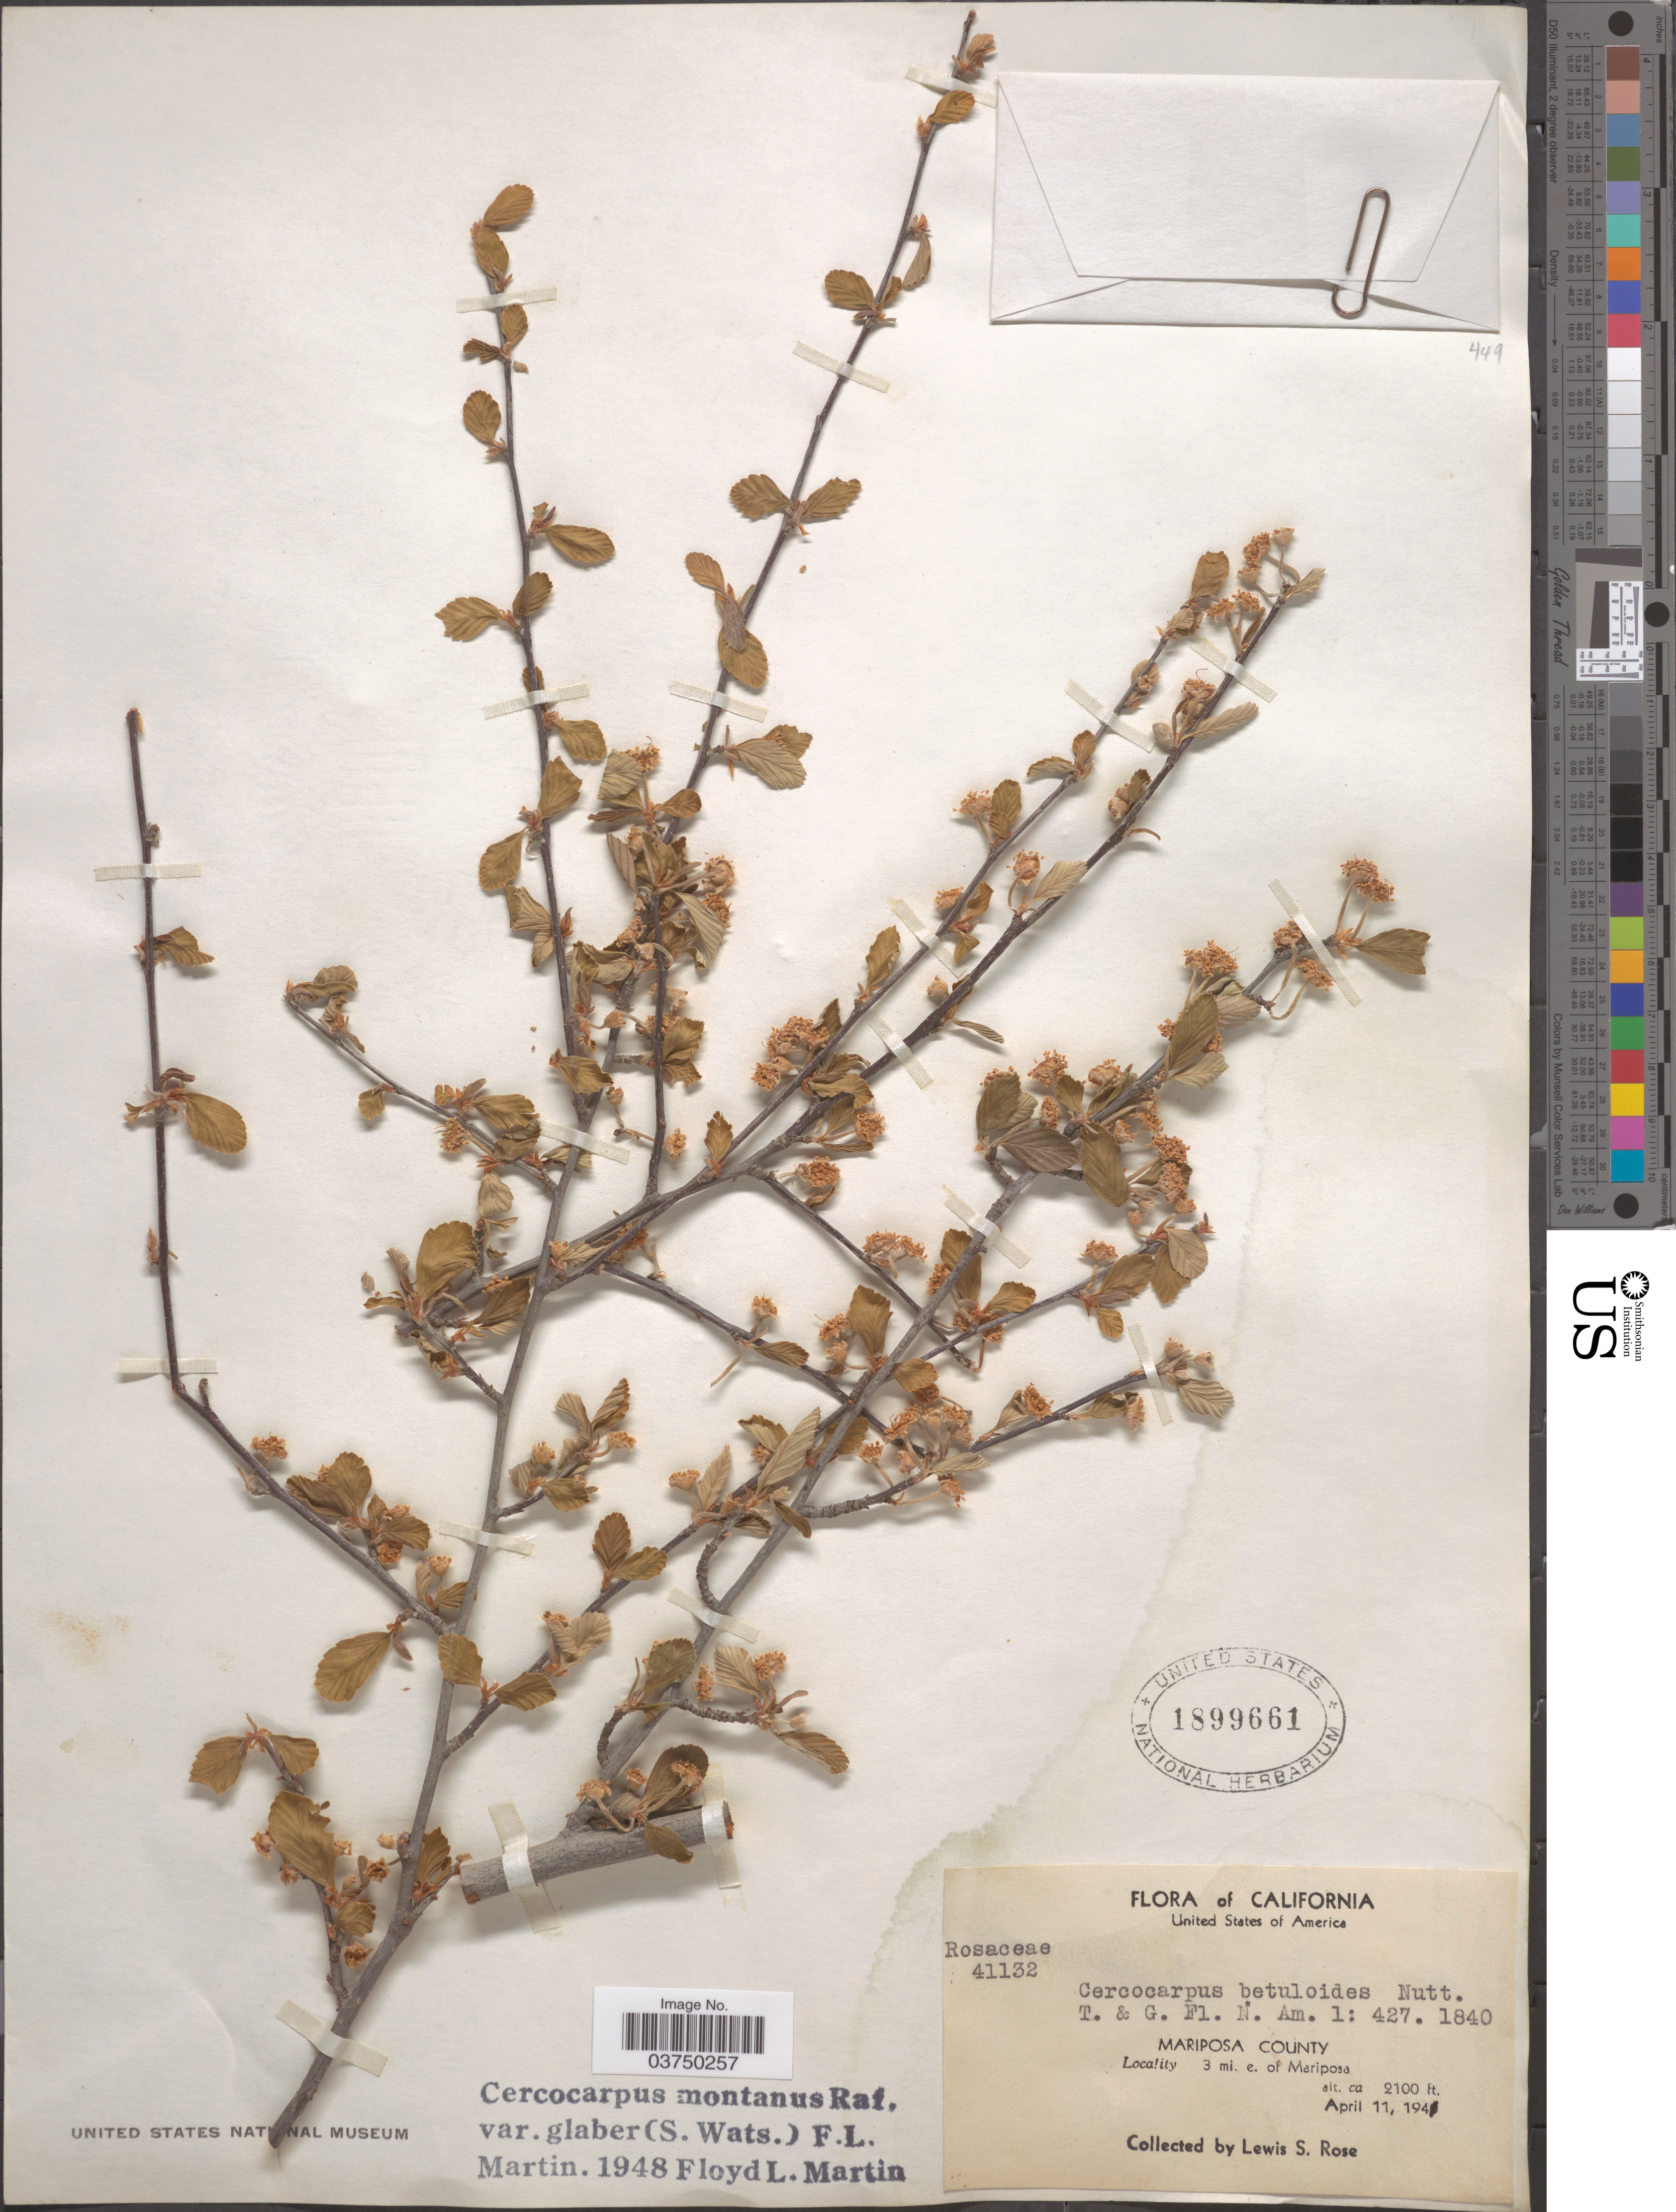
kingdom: Plantae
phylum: Tracheophyta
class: Magnoliopsida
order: Rosales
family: Rosaceae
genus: Cercocarpus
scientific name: Cercocarpus montanus var. glaber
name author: (S. Watson) F.L. Martin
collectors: L. S. Rose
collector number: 41132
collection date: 1941-04-11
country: United States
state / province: California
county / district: Mariposa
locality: Mariposa County. 3 mi. e. of Mariposa.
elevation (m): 640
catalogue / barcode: US 1899661